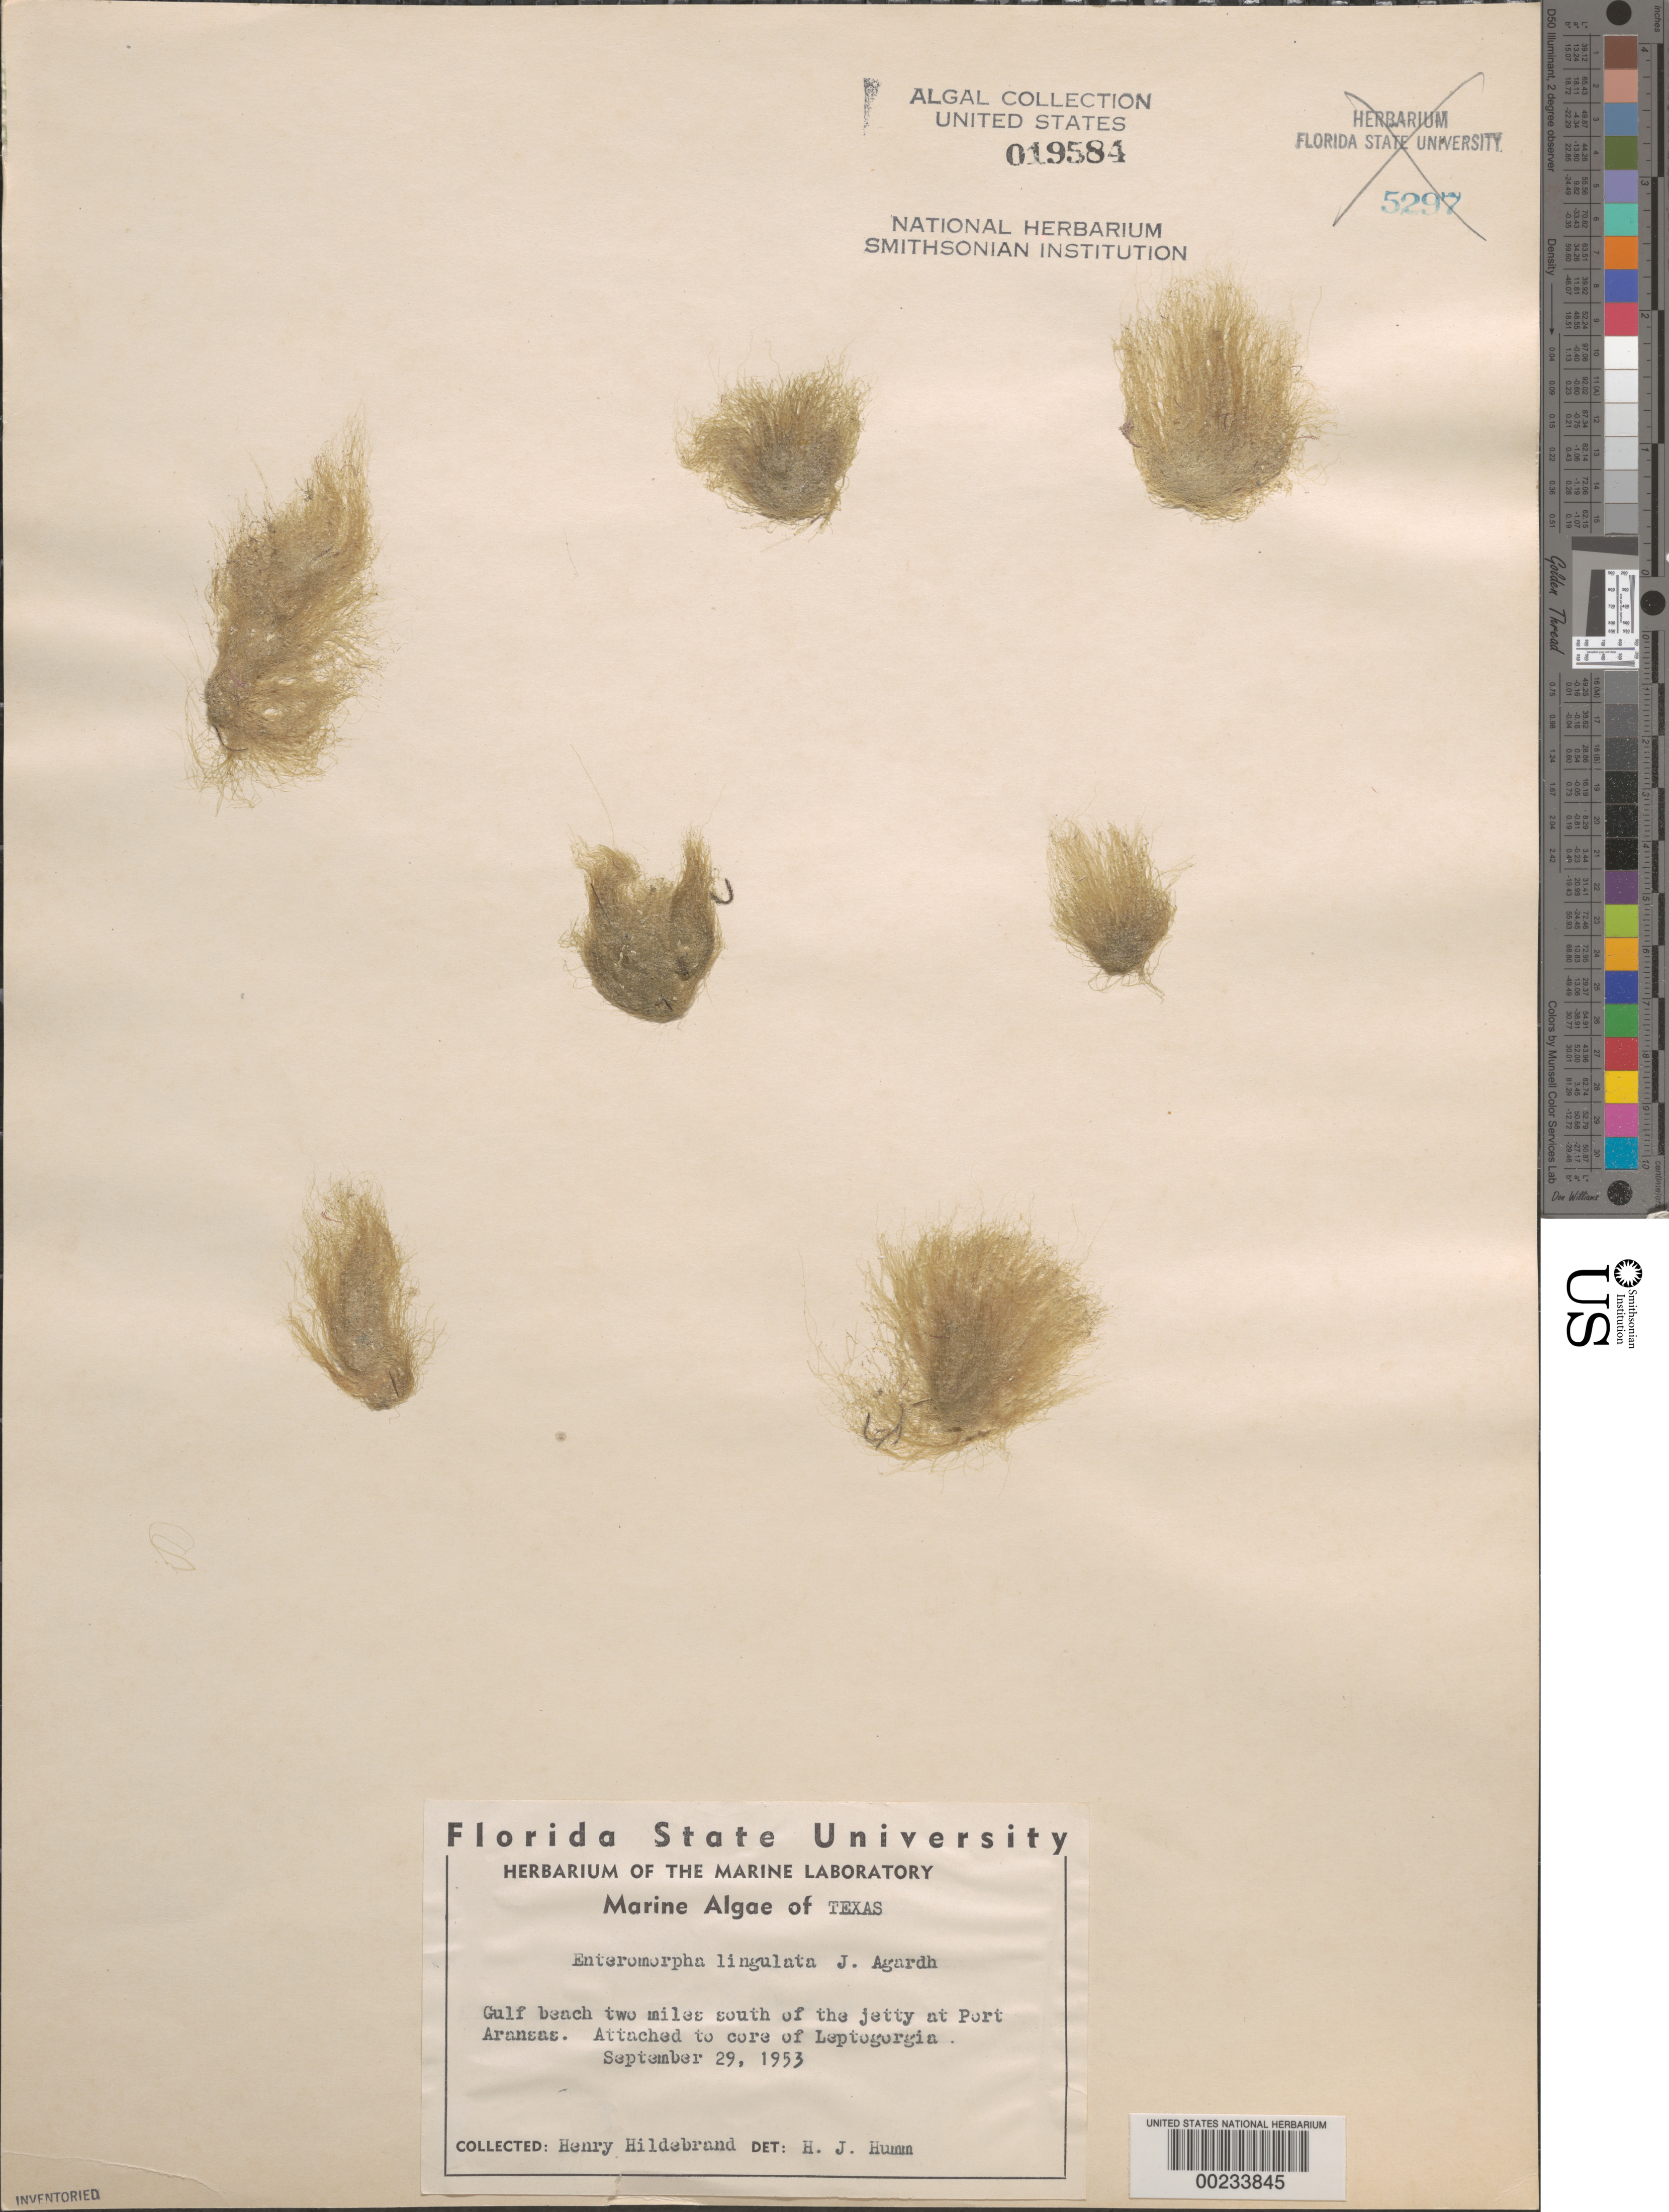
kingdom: Plantae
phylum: Chlorophyta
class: Ulvophyceae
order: Ulvales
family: Ulvaceae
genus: Ulva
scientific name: Ulva flexuosa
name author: Wulfen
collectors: H. Hildebrand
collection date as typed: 29 Sep 1953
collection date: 1953-09-29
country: United States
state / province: Texas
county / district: Nueces County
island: Mustang Island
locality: Port Aransas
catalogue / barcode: US 19584